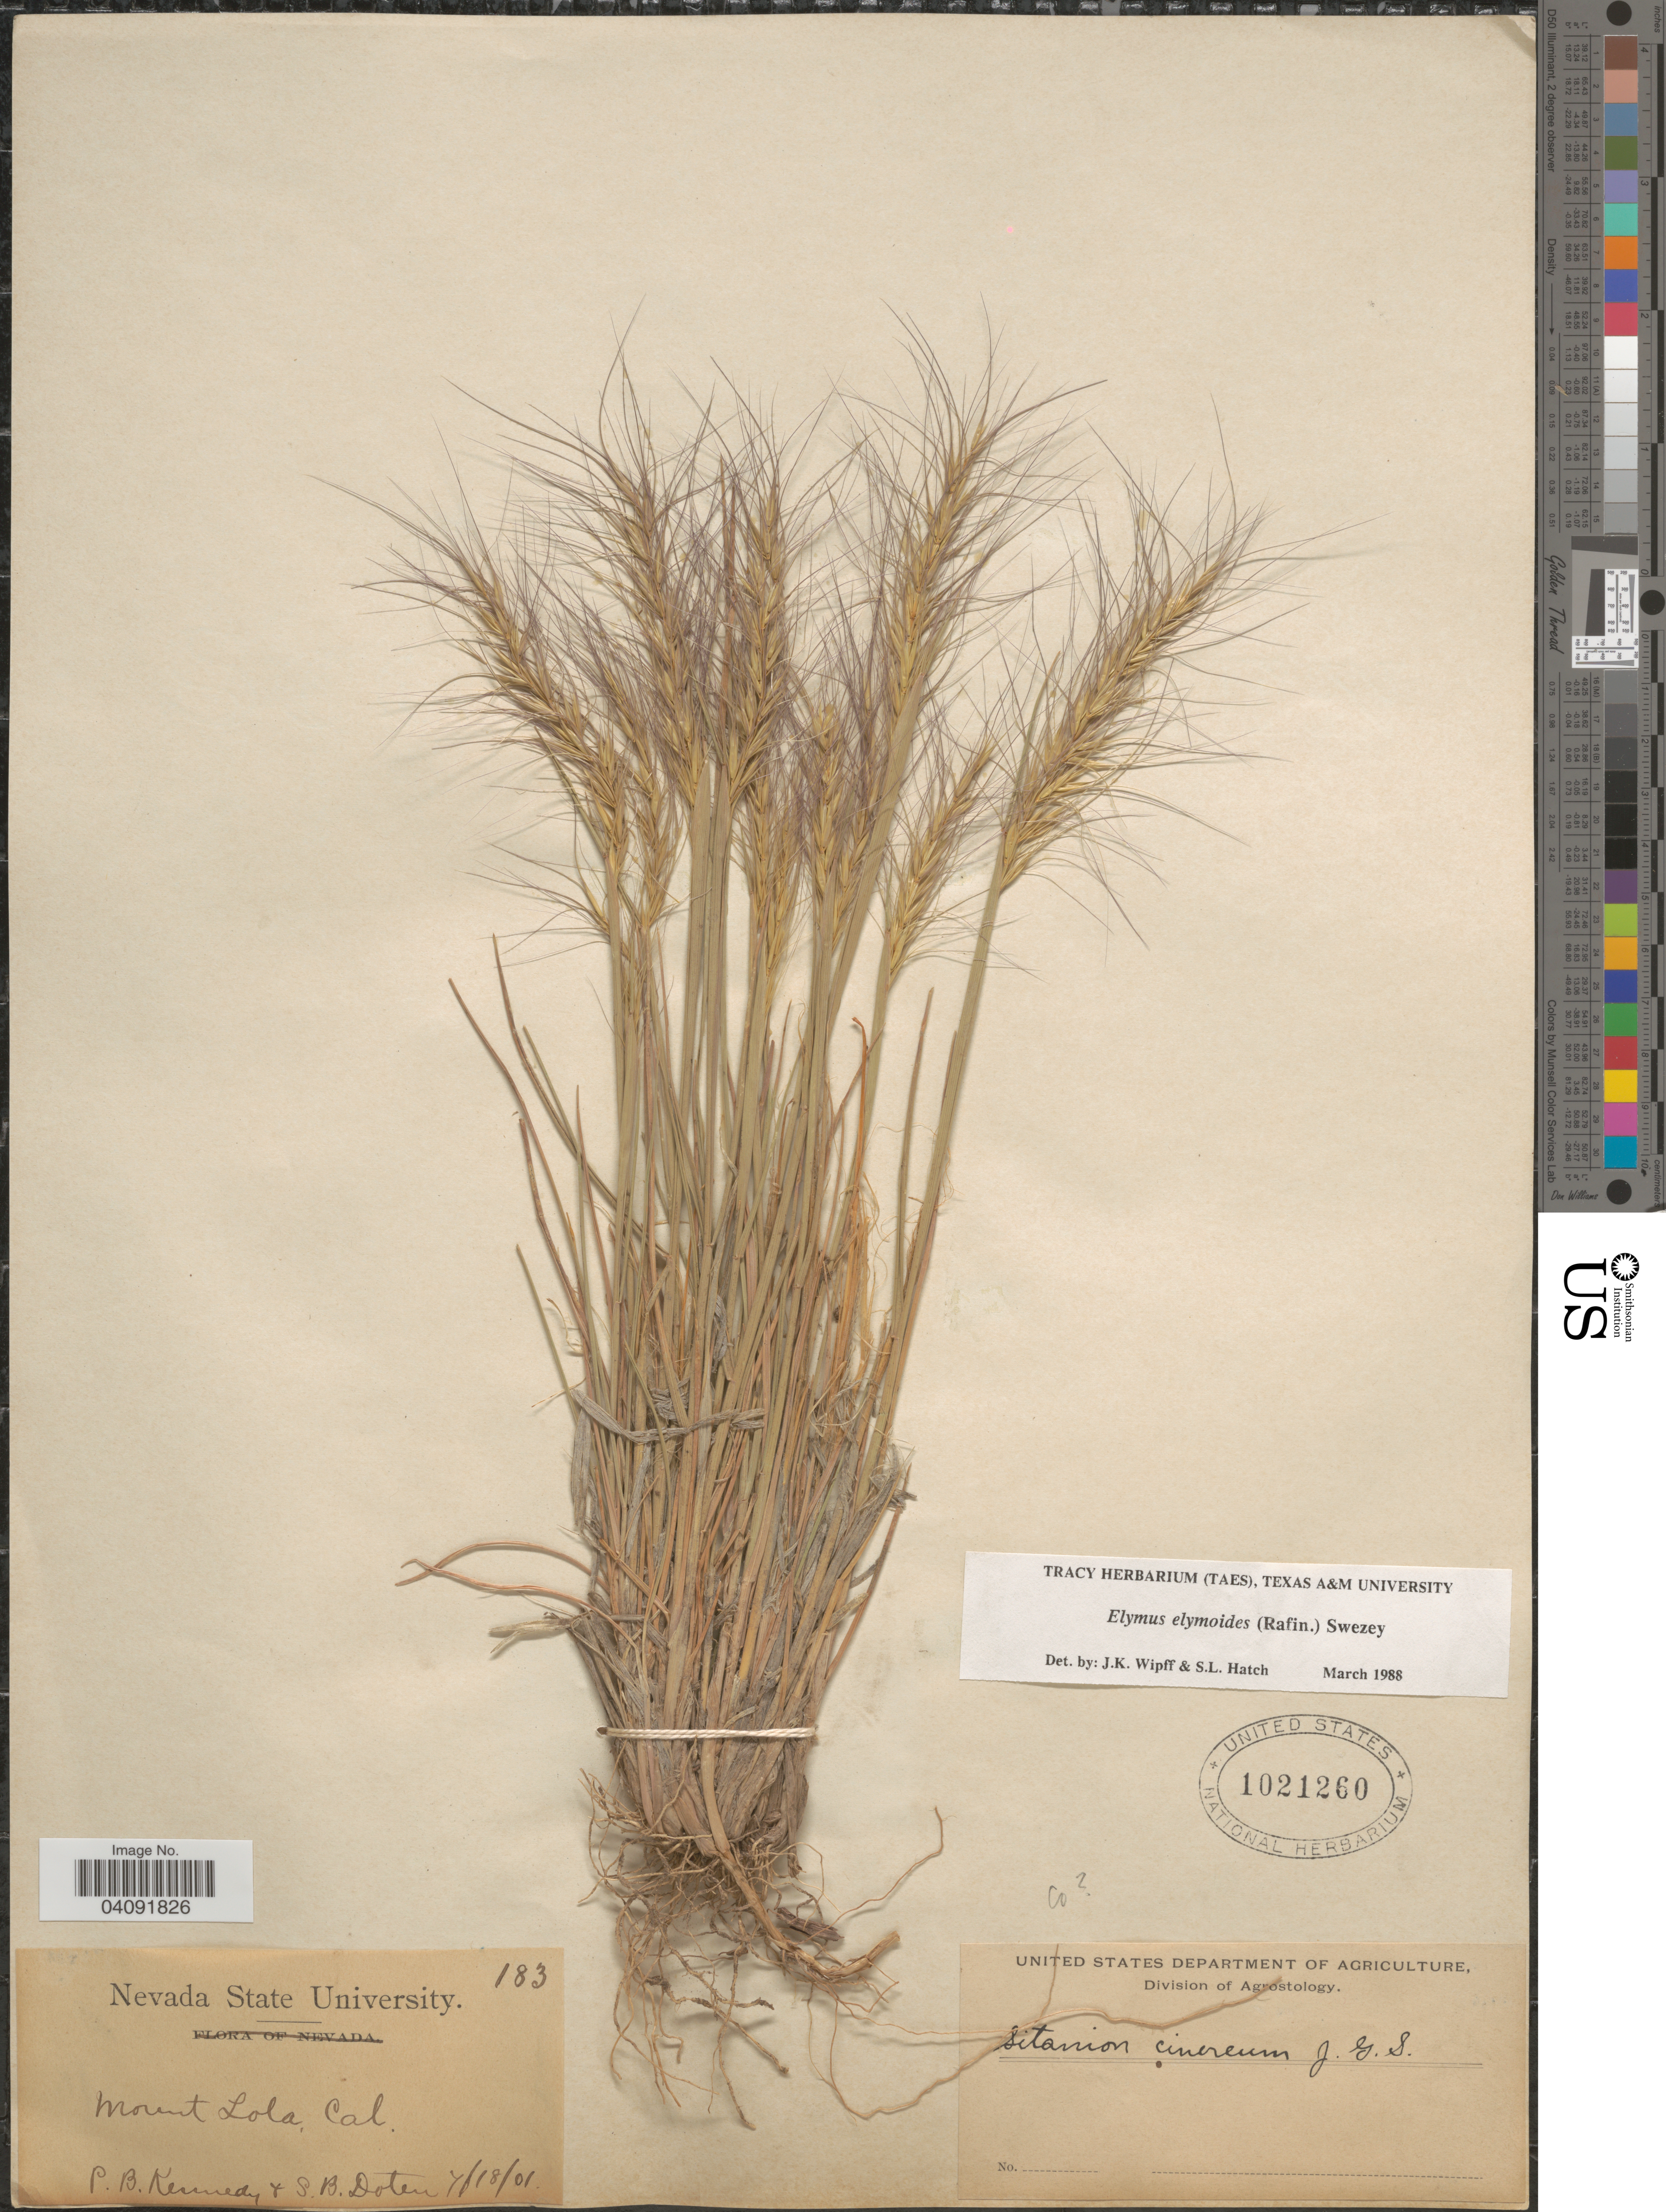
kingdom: Plantae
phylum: Tracheophyta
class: Liliopsida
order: Poales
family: Poaceae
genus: Elymus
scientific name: Elymus elymoides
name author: (Raf.) Swezey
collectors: P. B. Kennedy & S. Doten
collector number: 183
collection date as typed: Transcribed d/m/y: 18/7/1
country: United States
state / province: California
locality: Mount Lola.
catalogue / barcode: US 1021260